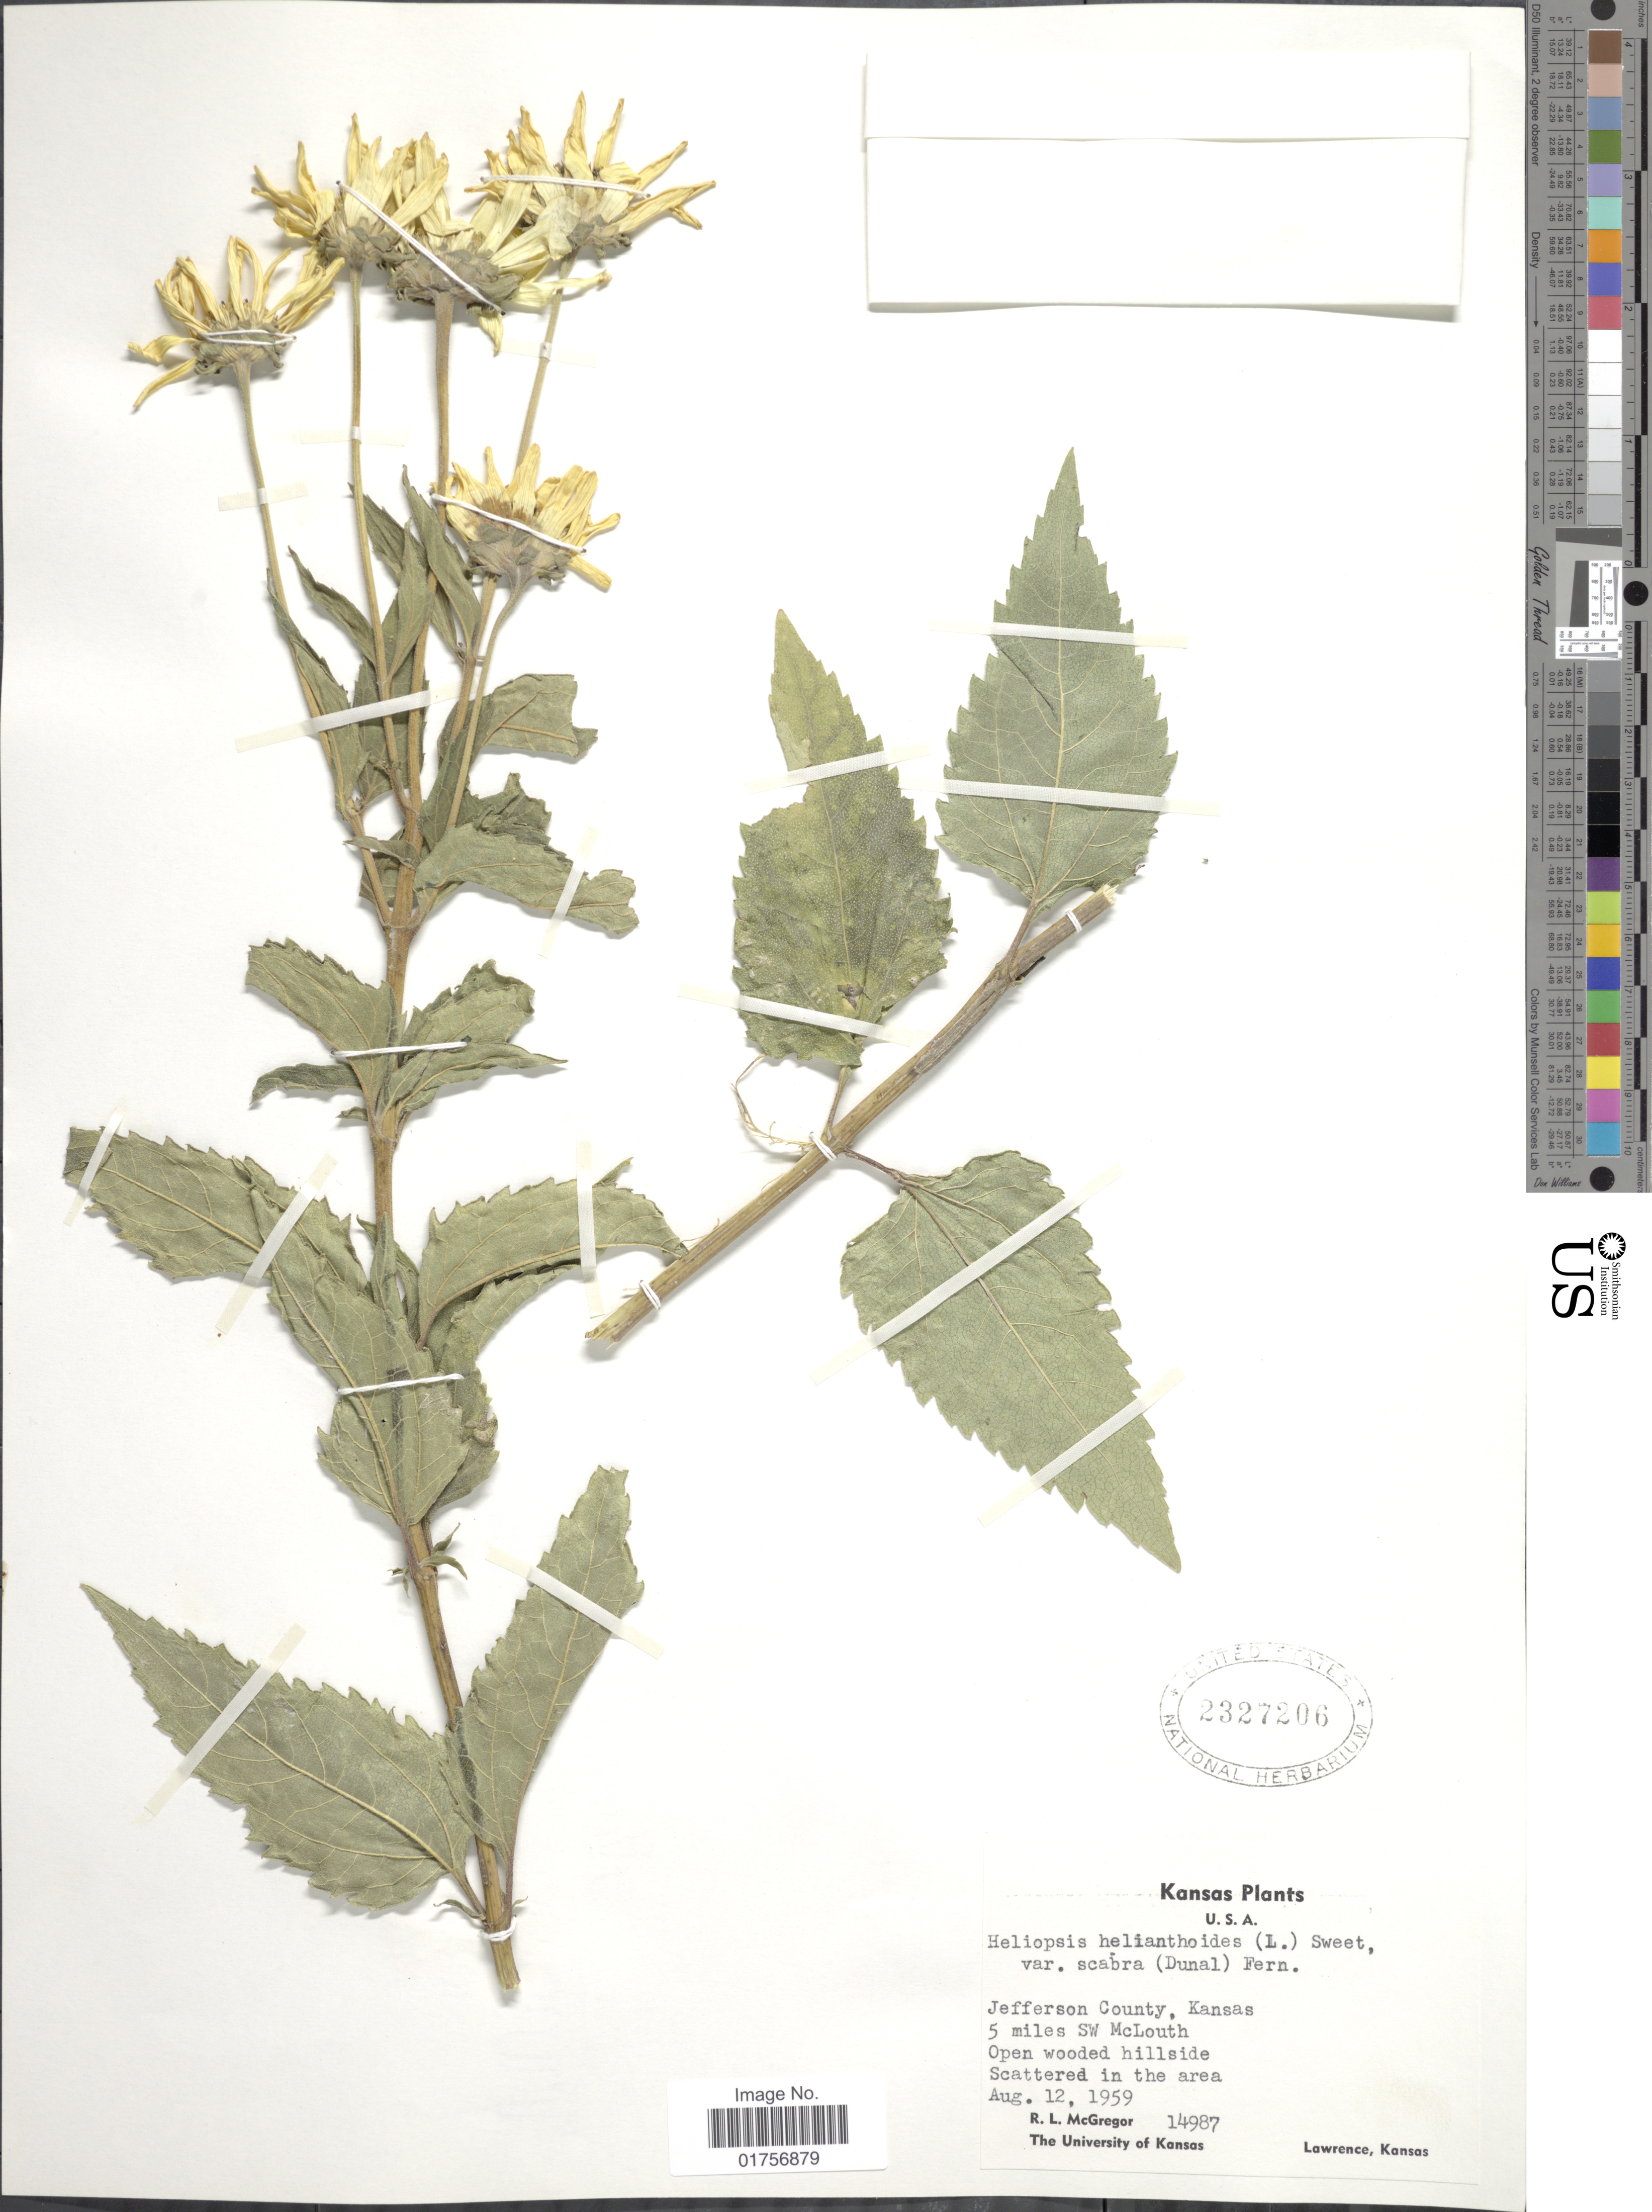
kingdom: Plantae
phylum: Tracheophyta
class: Magnoliopsida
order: Asterales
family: Asteraceae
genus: Heliopsis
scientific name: Heliopsis helianthoides var. scabra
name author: (Dunal) T.R. Fisher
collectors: R. McGregor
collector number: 14987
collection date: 1959-08-12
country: United States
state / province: Kansas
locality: Jefferson County, Kansas, 5 miles SW McLouth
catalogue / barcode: US 2327206